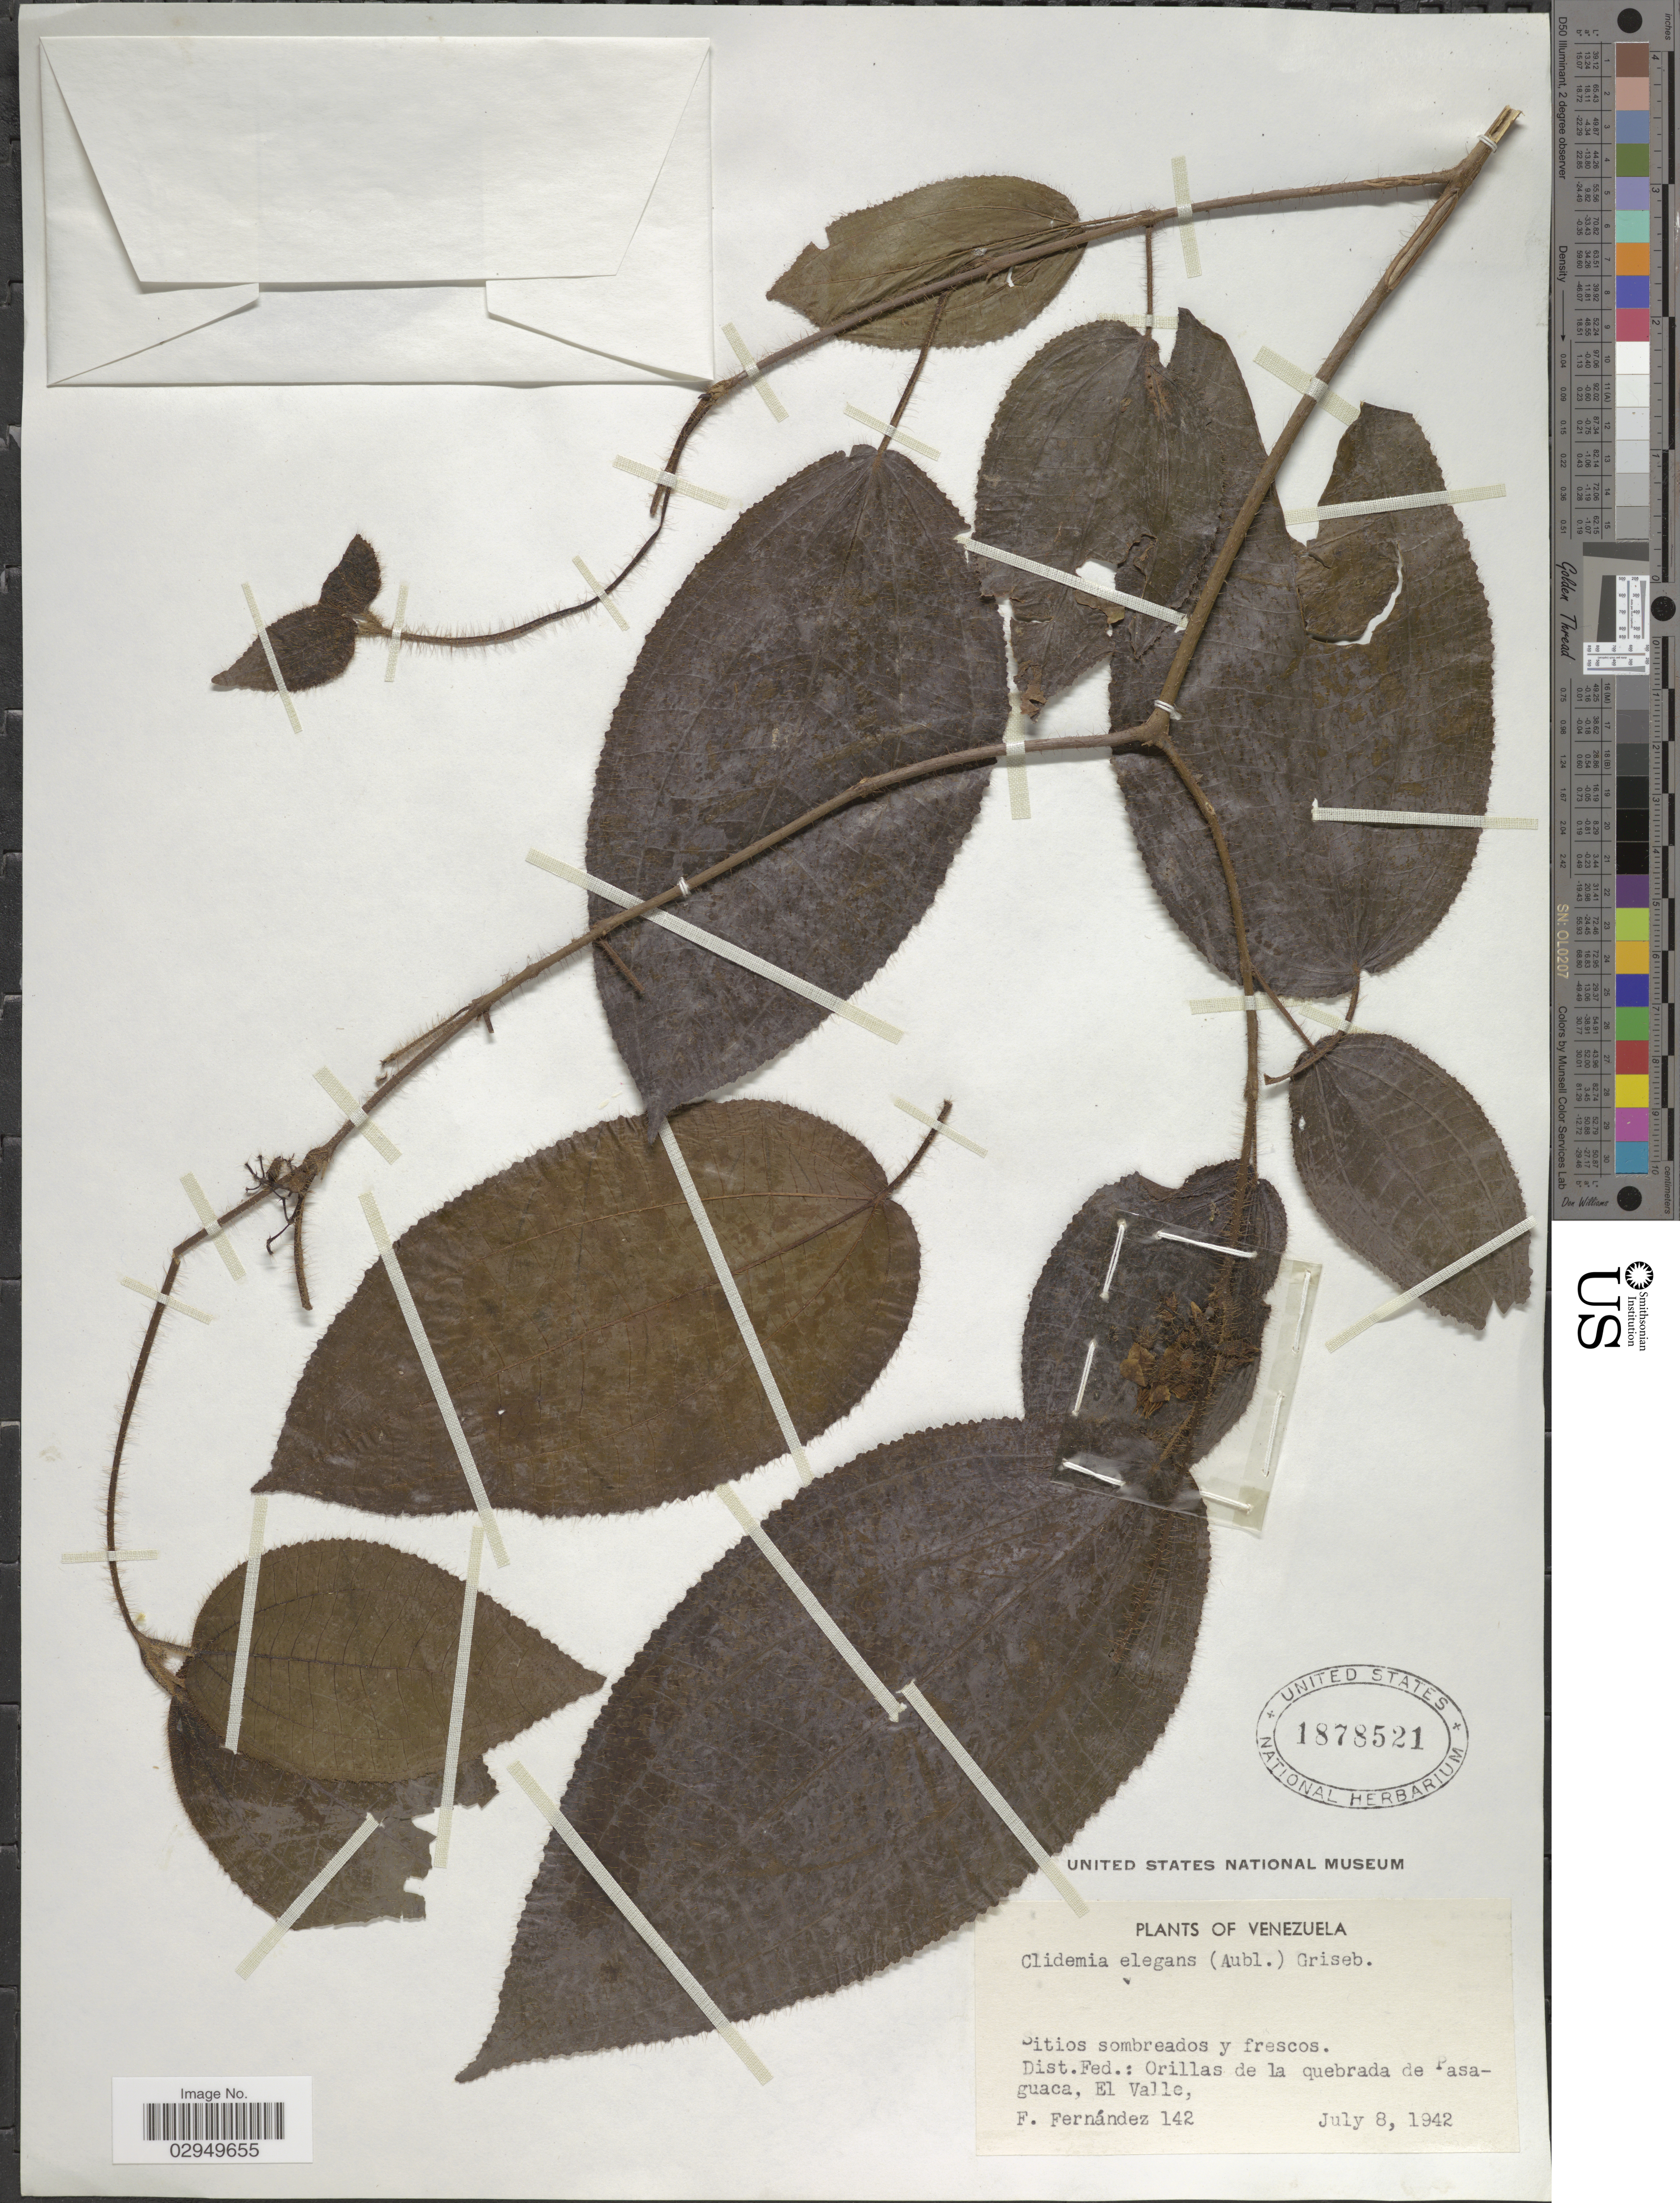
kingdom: Plantae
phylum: Tracheophyta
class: Magnoliopsida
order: Myrtales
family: Melastomataceae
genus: Clidemia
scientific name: Clidemia hirta var. elegans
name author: (Aubl.) Griseb.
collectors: F. Fernández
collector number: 142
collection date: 1942-07-08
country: Venezuela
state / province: Distrito Federal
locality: Dist. Fed.: Orillas de la quebrada de Pasaguaca, El Valle.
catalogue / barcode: US 1878521